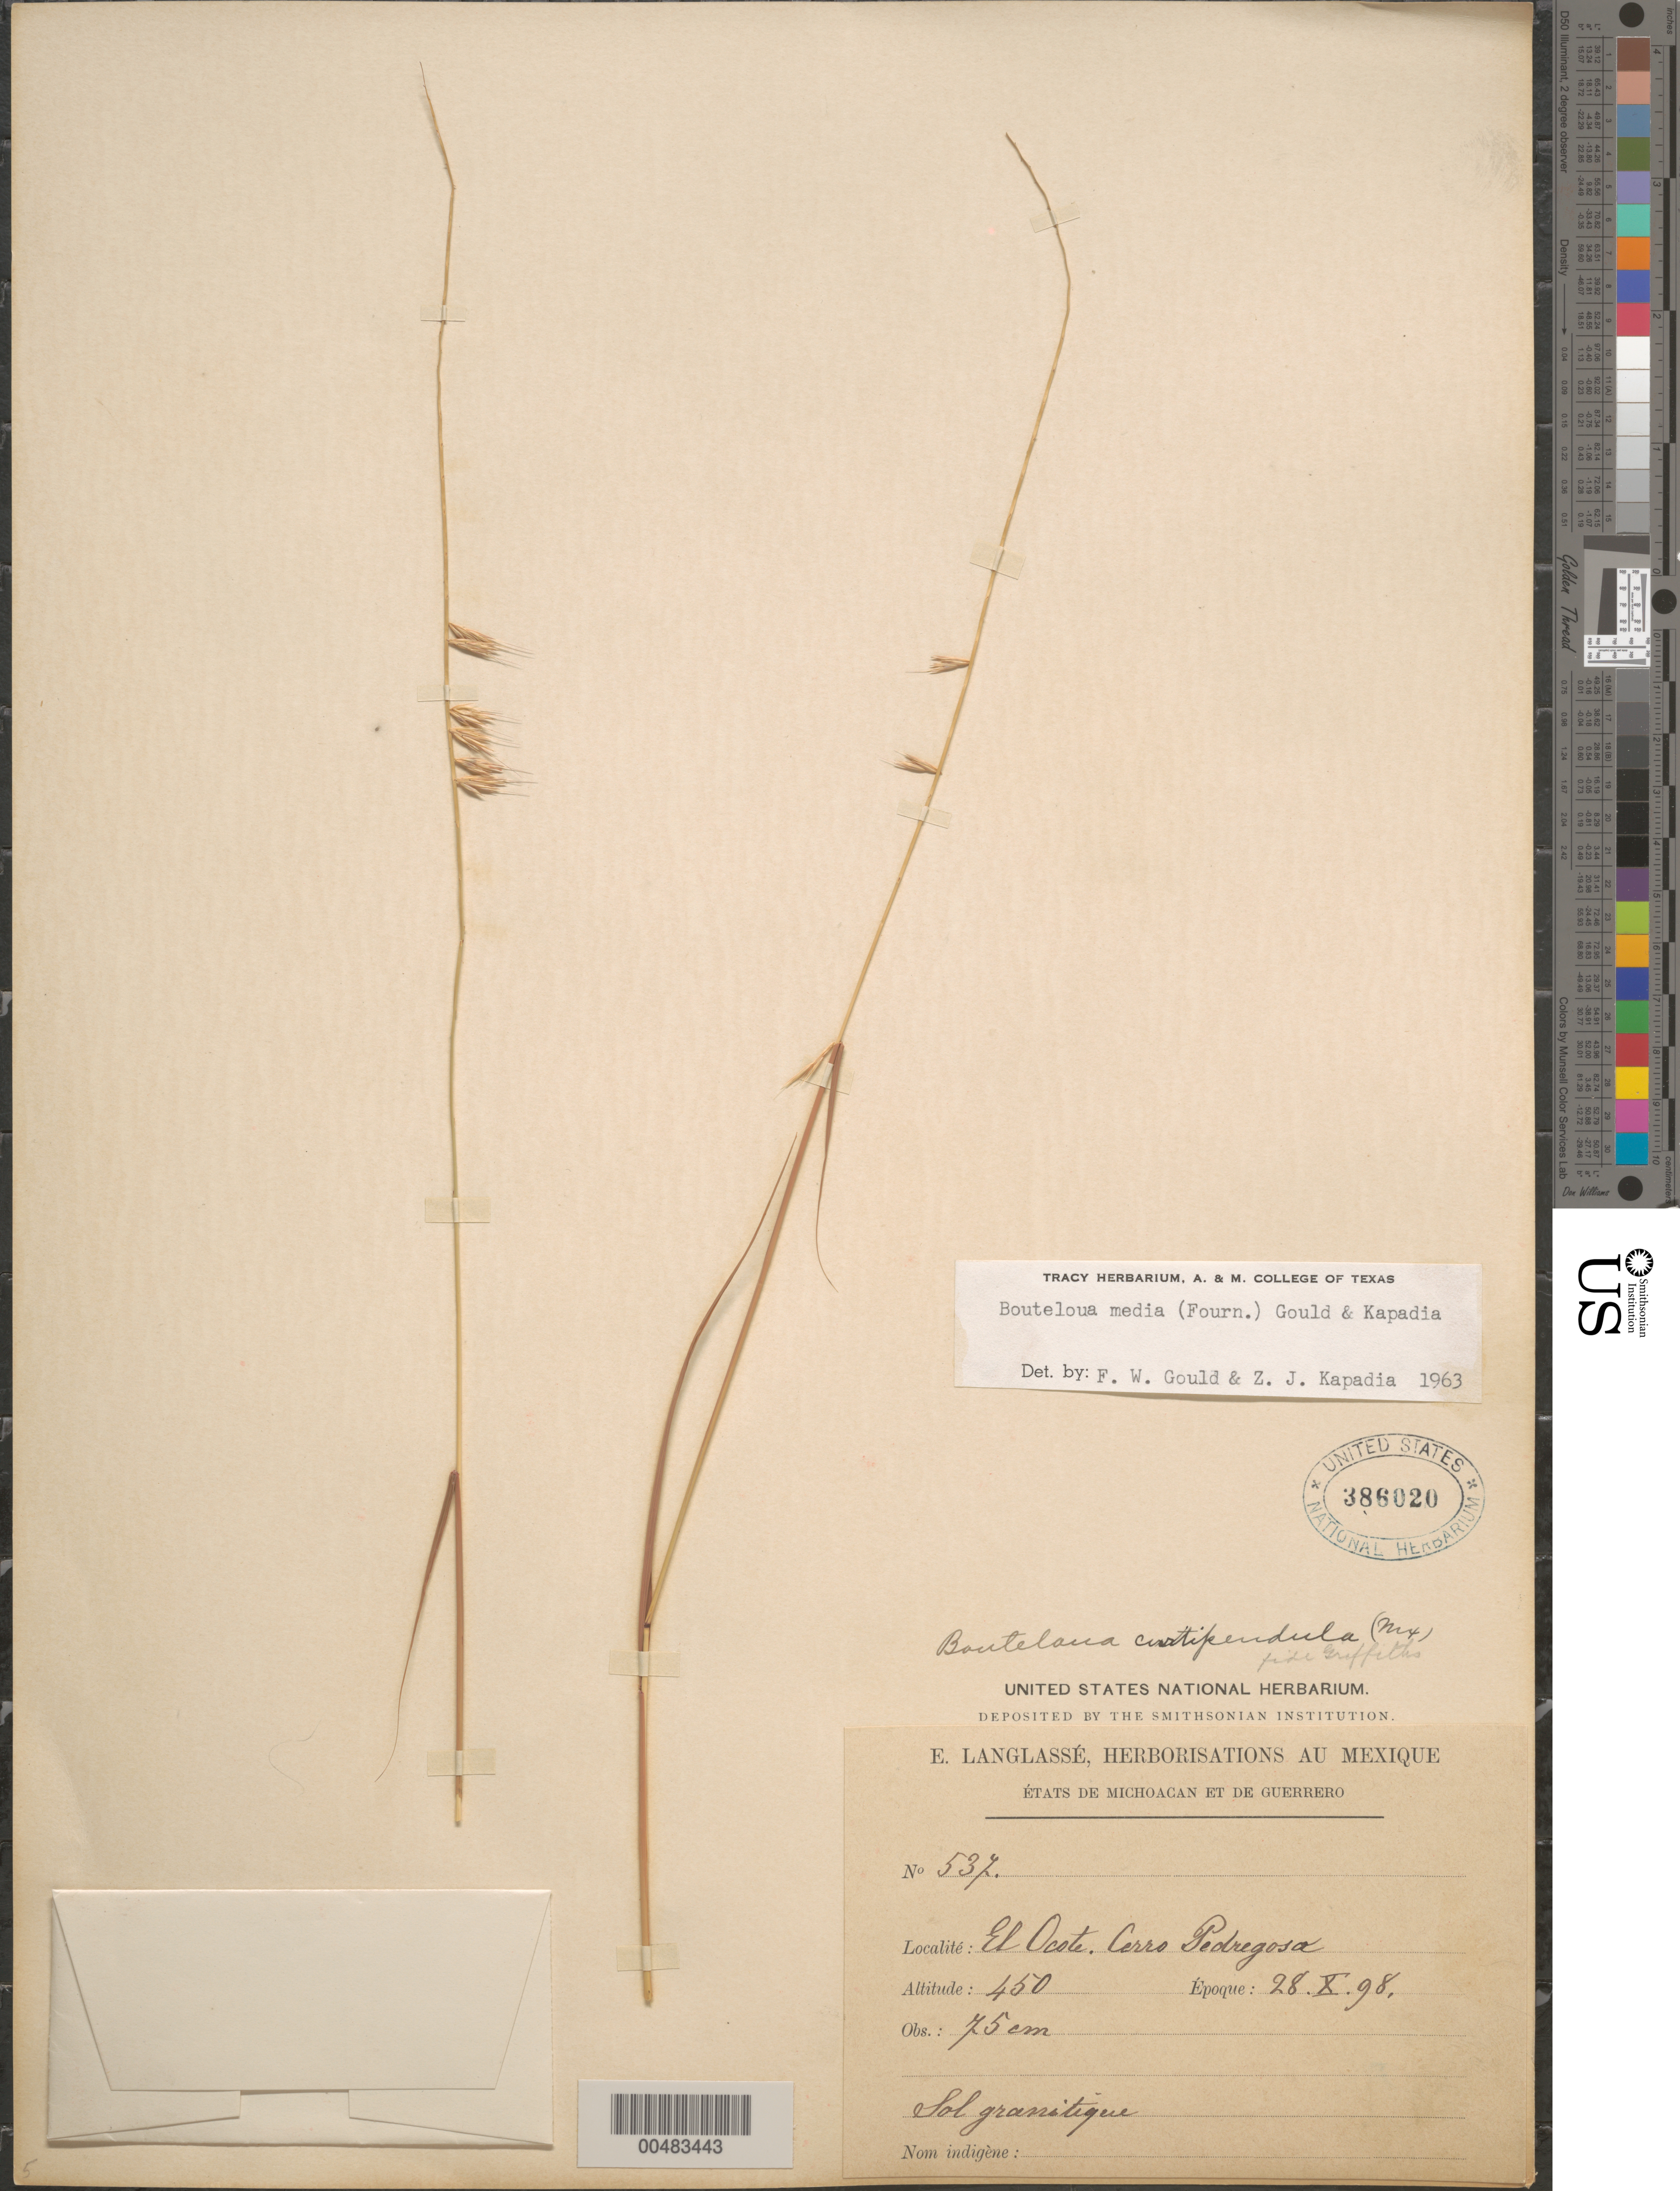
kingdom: Plantae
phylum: Tracheophyta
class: Liliopsida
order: Poales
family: Poaceae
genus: Bouteloua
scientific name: Bouteloua media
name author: (E. Fourn.) Gould & Kapadia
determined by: Gould, F. W.; Kapadia, Zarir J.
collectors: E. Langlassé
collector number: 537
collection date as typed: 28 Oct 1898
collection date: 1898-10-28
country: Mexico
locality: Etats de Michoacan et de Guerrero, El Ocote, Cerro Pedregosa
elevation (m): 450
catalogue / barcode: US 386020